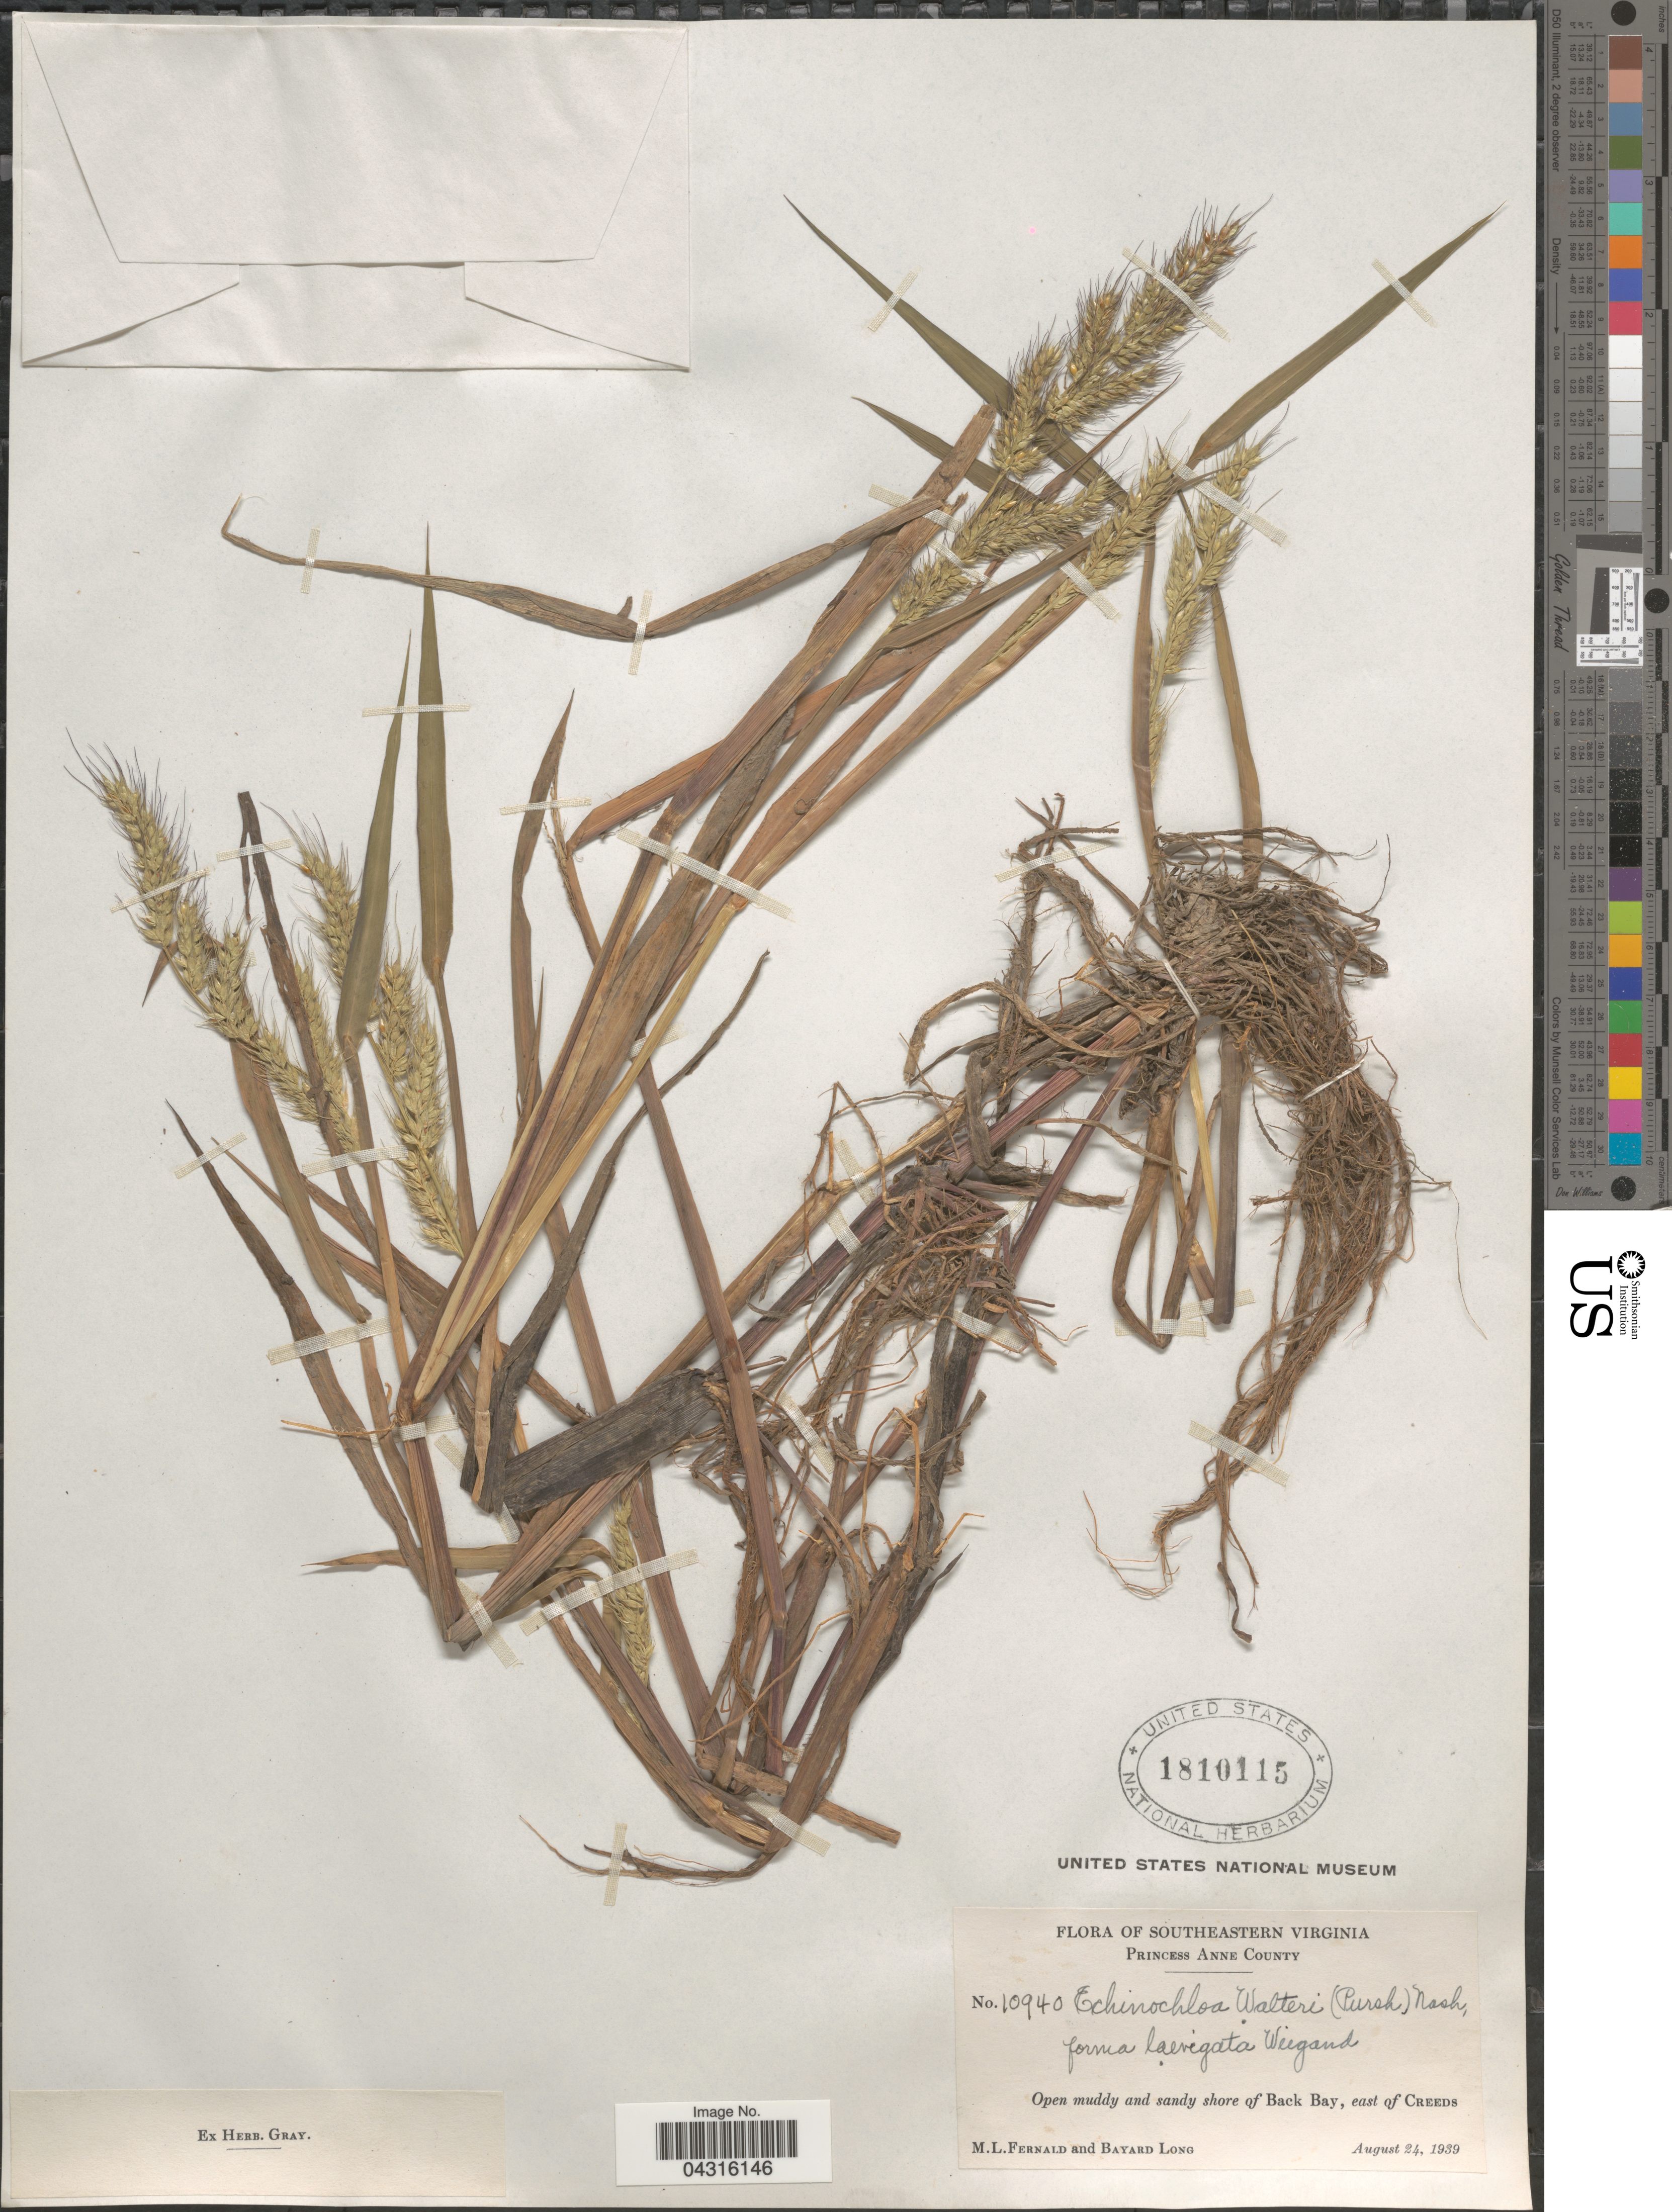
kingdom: Plantae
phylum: Tracheophyta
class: Liliopsida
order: Poales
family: Poaceae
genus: Echinochloa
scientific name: Echinochloa walteri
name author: (Pursh) A. Heller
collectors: M. L. Fernald & B. Long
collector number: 10940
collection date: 1939-08-24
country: United States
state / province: Virginia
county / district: City of Virginia Beach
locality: Southeastern Virginia. Princess Anne County. Open muddy and sandy shore of Back Bay, east of Creeds.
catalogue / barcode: US 1810115